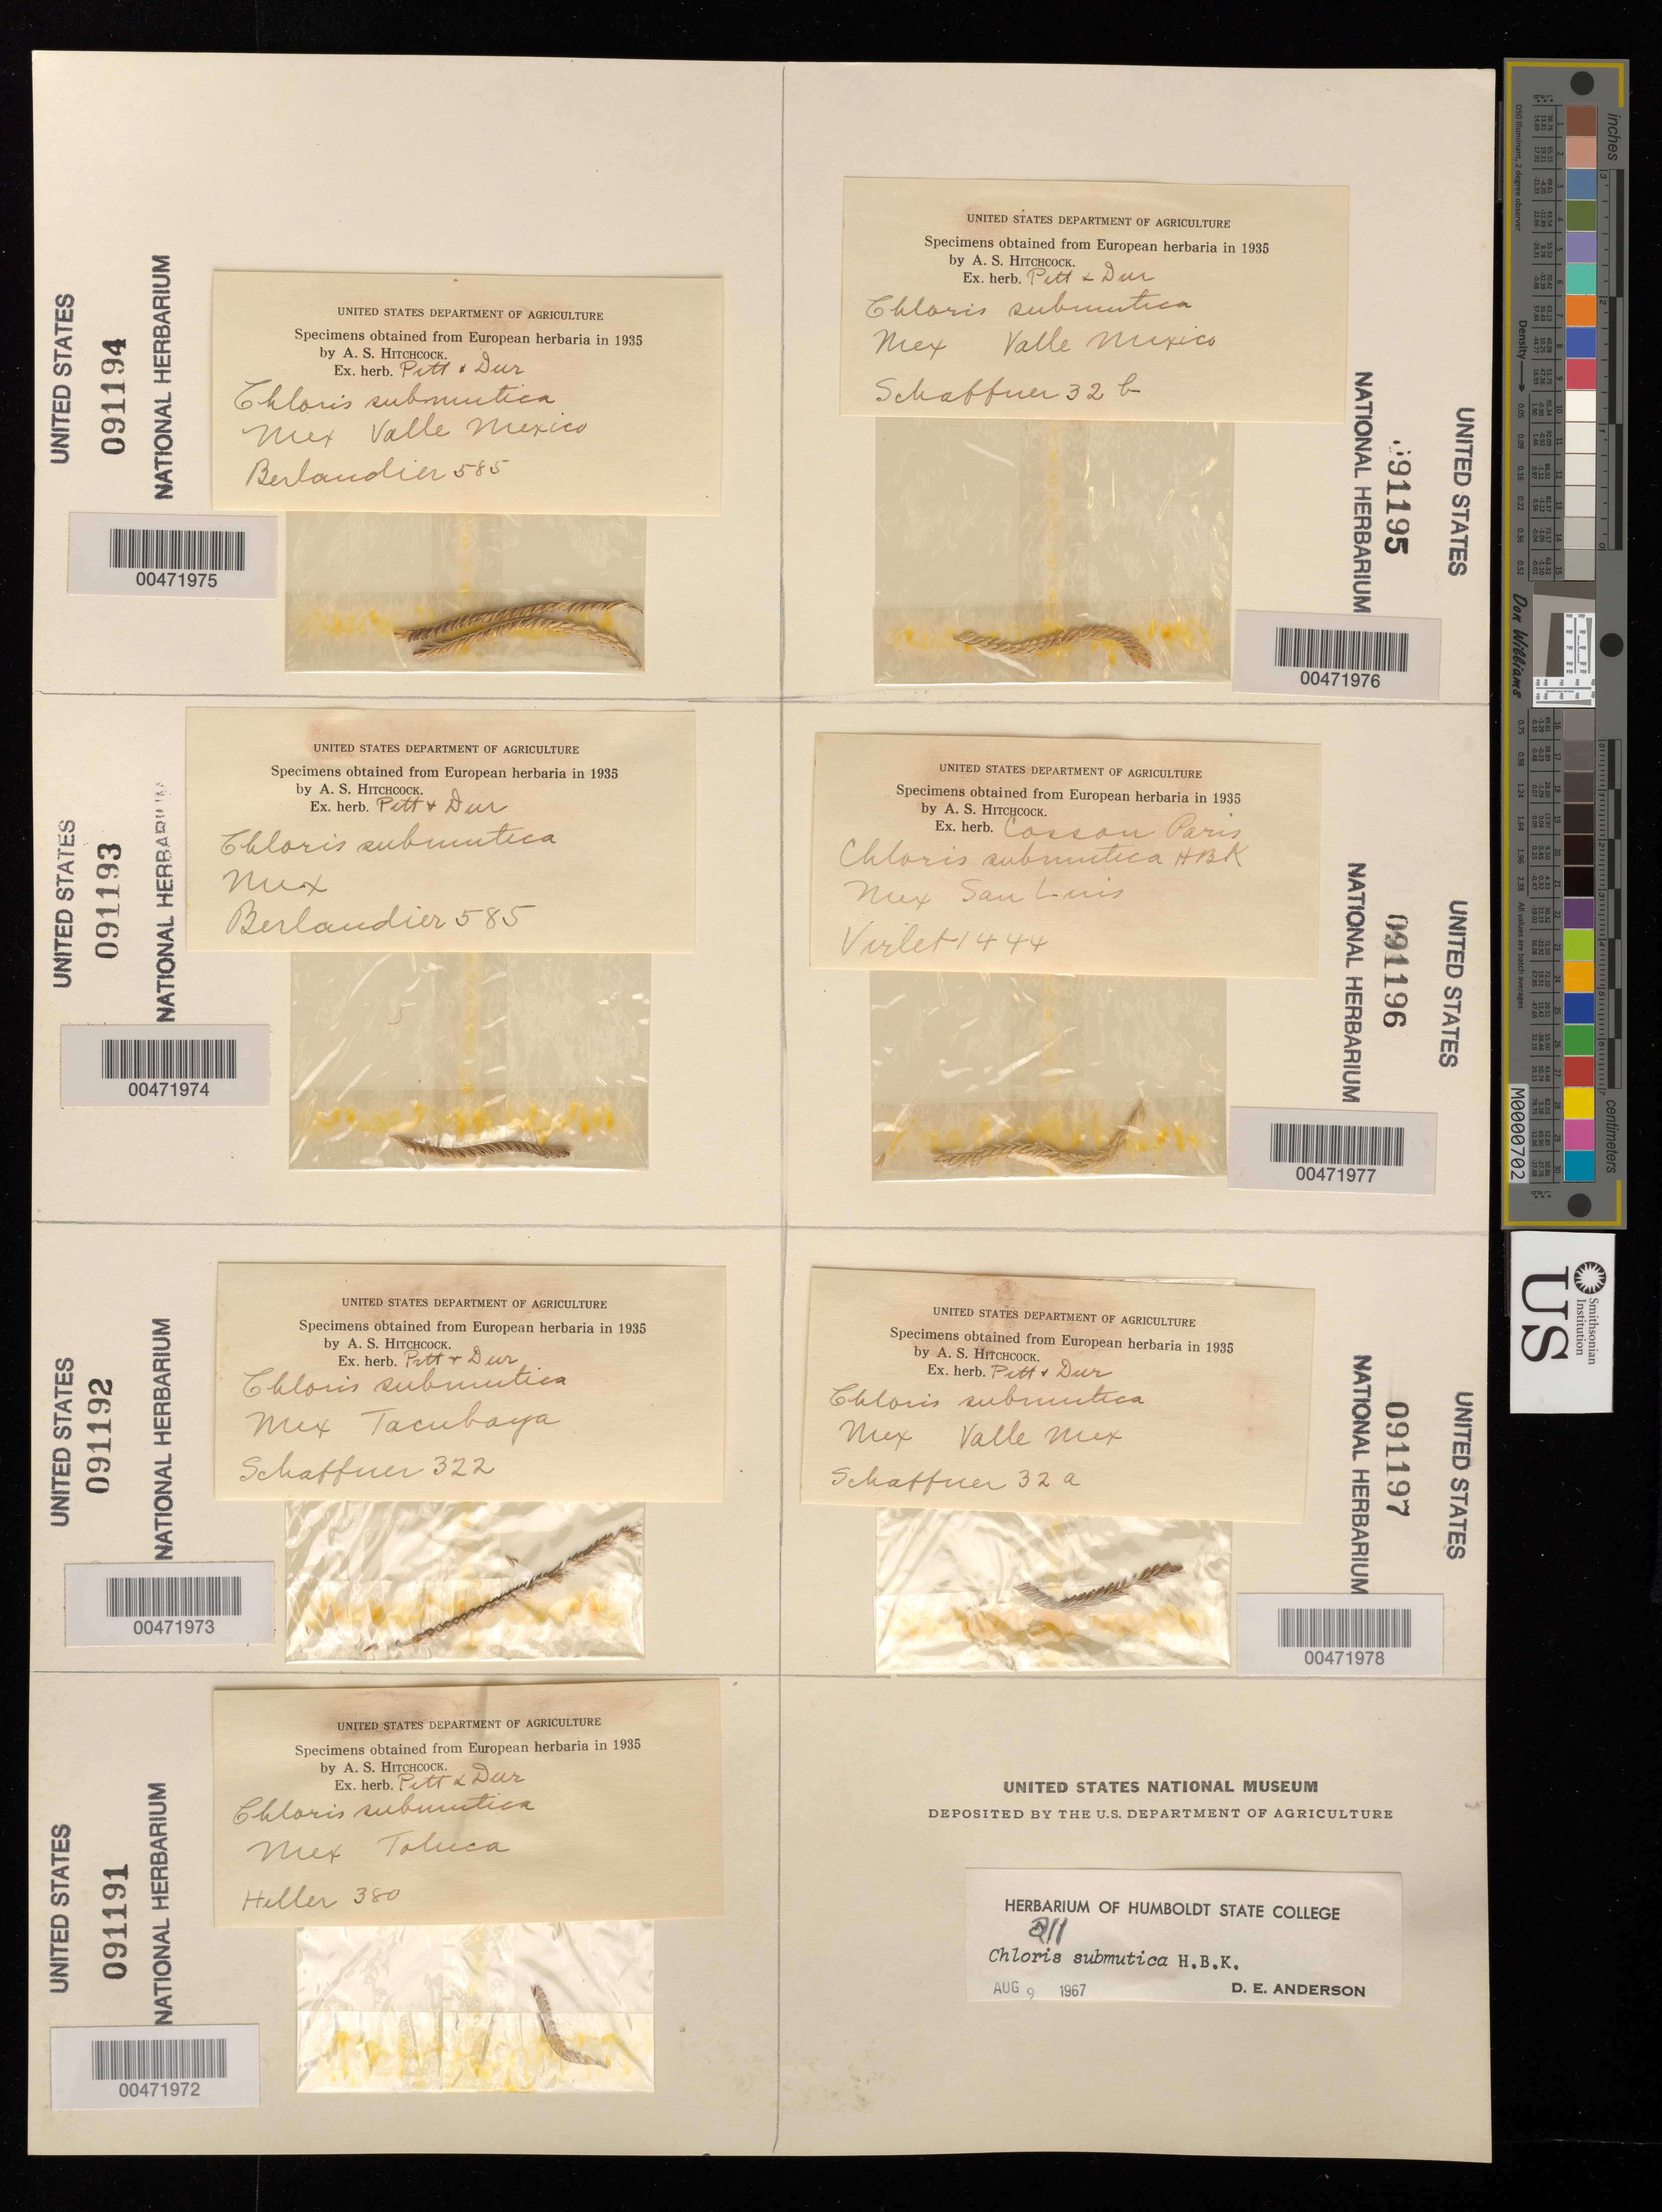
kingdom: Plantae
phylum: Tracheophyta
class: Liliopsida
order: Poales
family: Poaceae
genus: Chloris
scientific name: Chloris submutica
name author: Kunth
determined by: Anderson, D. E.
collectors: -. Schaffner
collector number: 322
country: Mexico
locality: Tacubaya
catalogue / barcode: US 91192